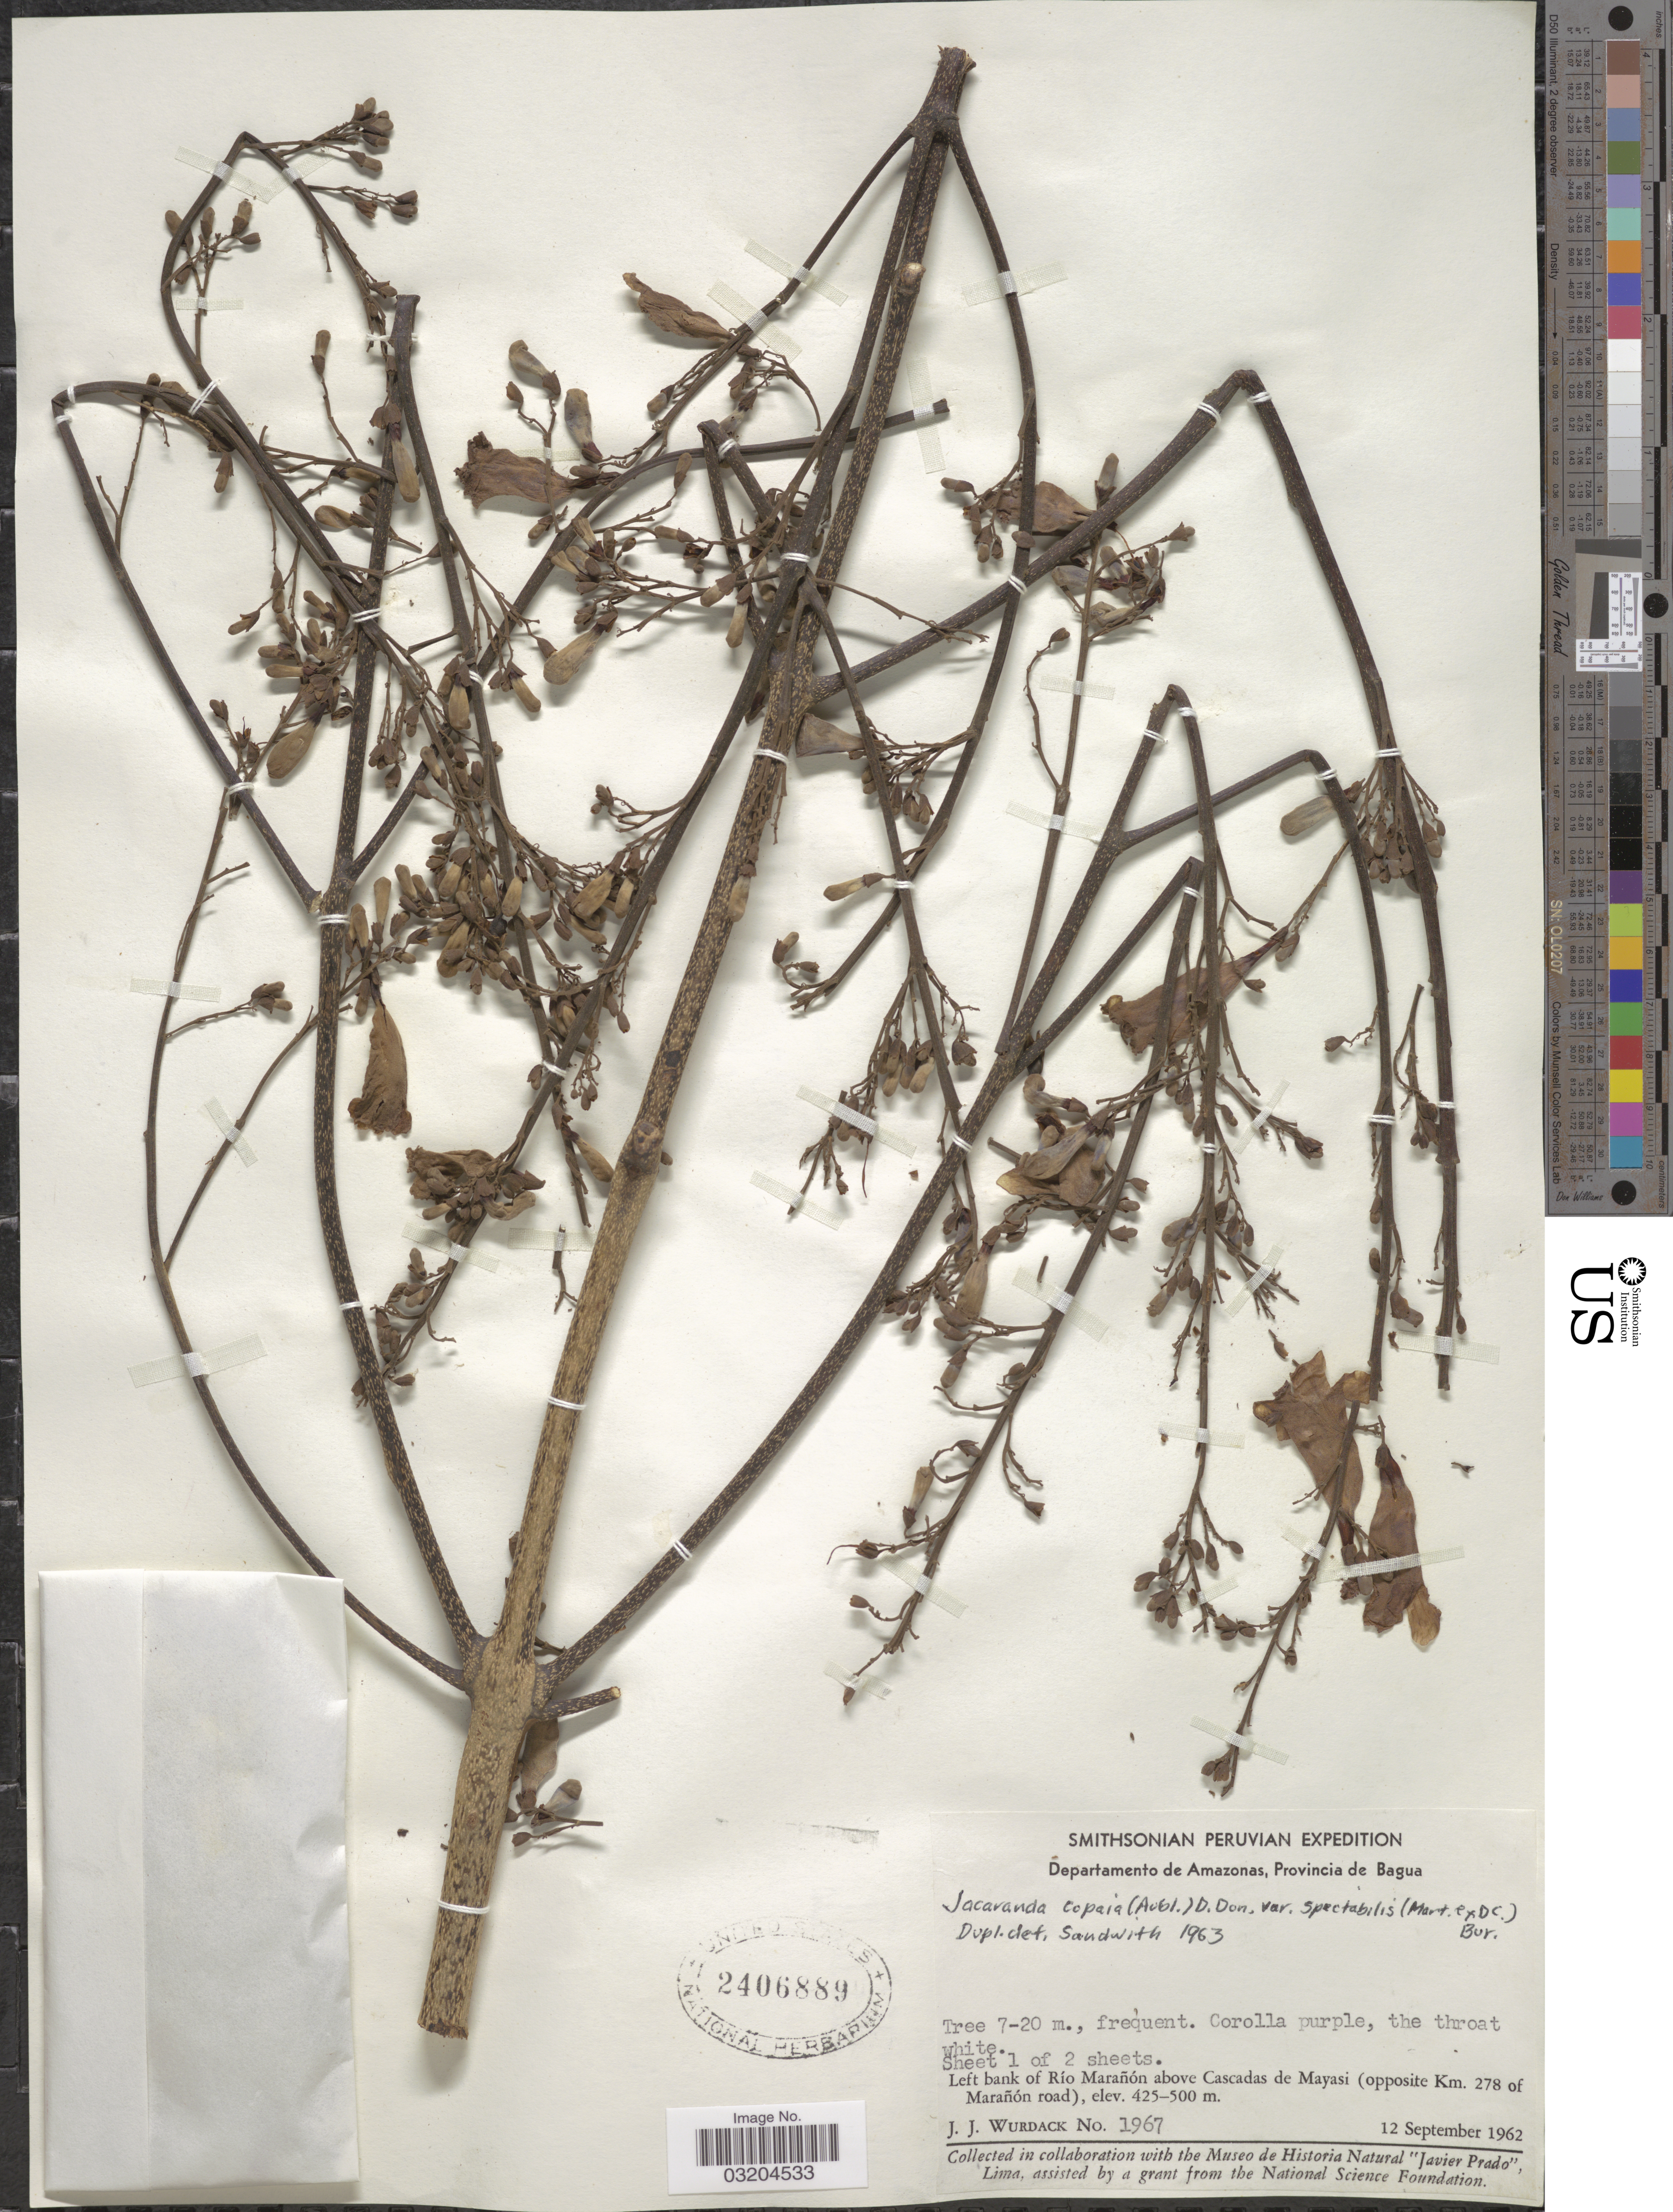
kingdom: Plantae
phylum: Tracheophyta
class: Magnoliopsida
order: Lamiales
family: Bignoniaceae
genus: Jacaranda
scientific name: Jacaranda copaia subsp. spectabilis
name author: (Mart. ex DC.) A.H. Gentry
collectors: J. J. Wurdack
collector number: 1967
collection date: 1962-09-12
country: Peru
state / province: Amazonas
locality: Departamento de Amazonas, Provincia de Bagua. Left bank of Río Marañon above Cascadas de Mayasi (opposite Km. 278 of Marañon road).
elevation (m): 425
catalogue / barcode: US 2406889